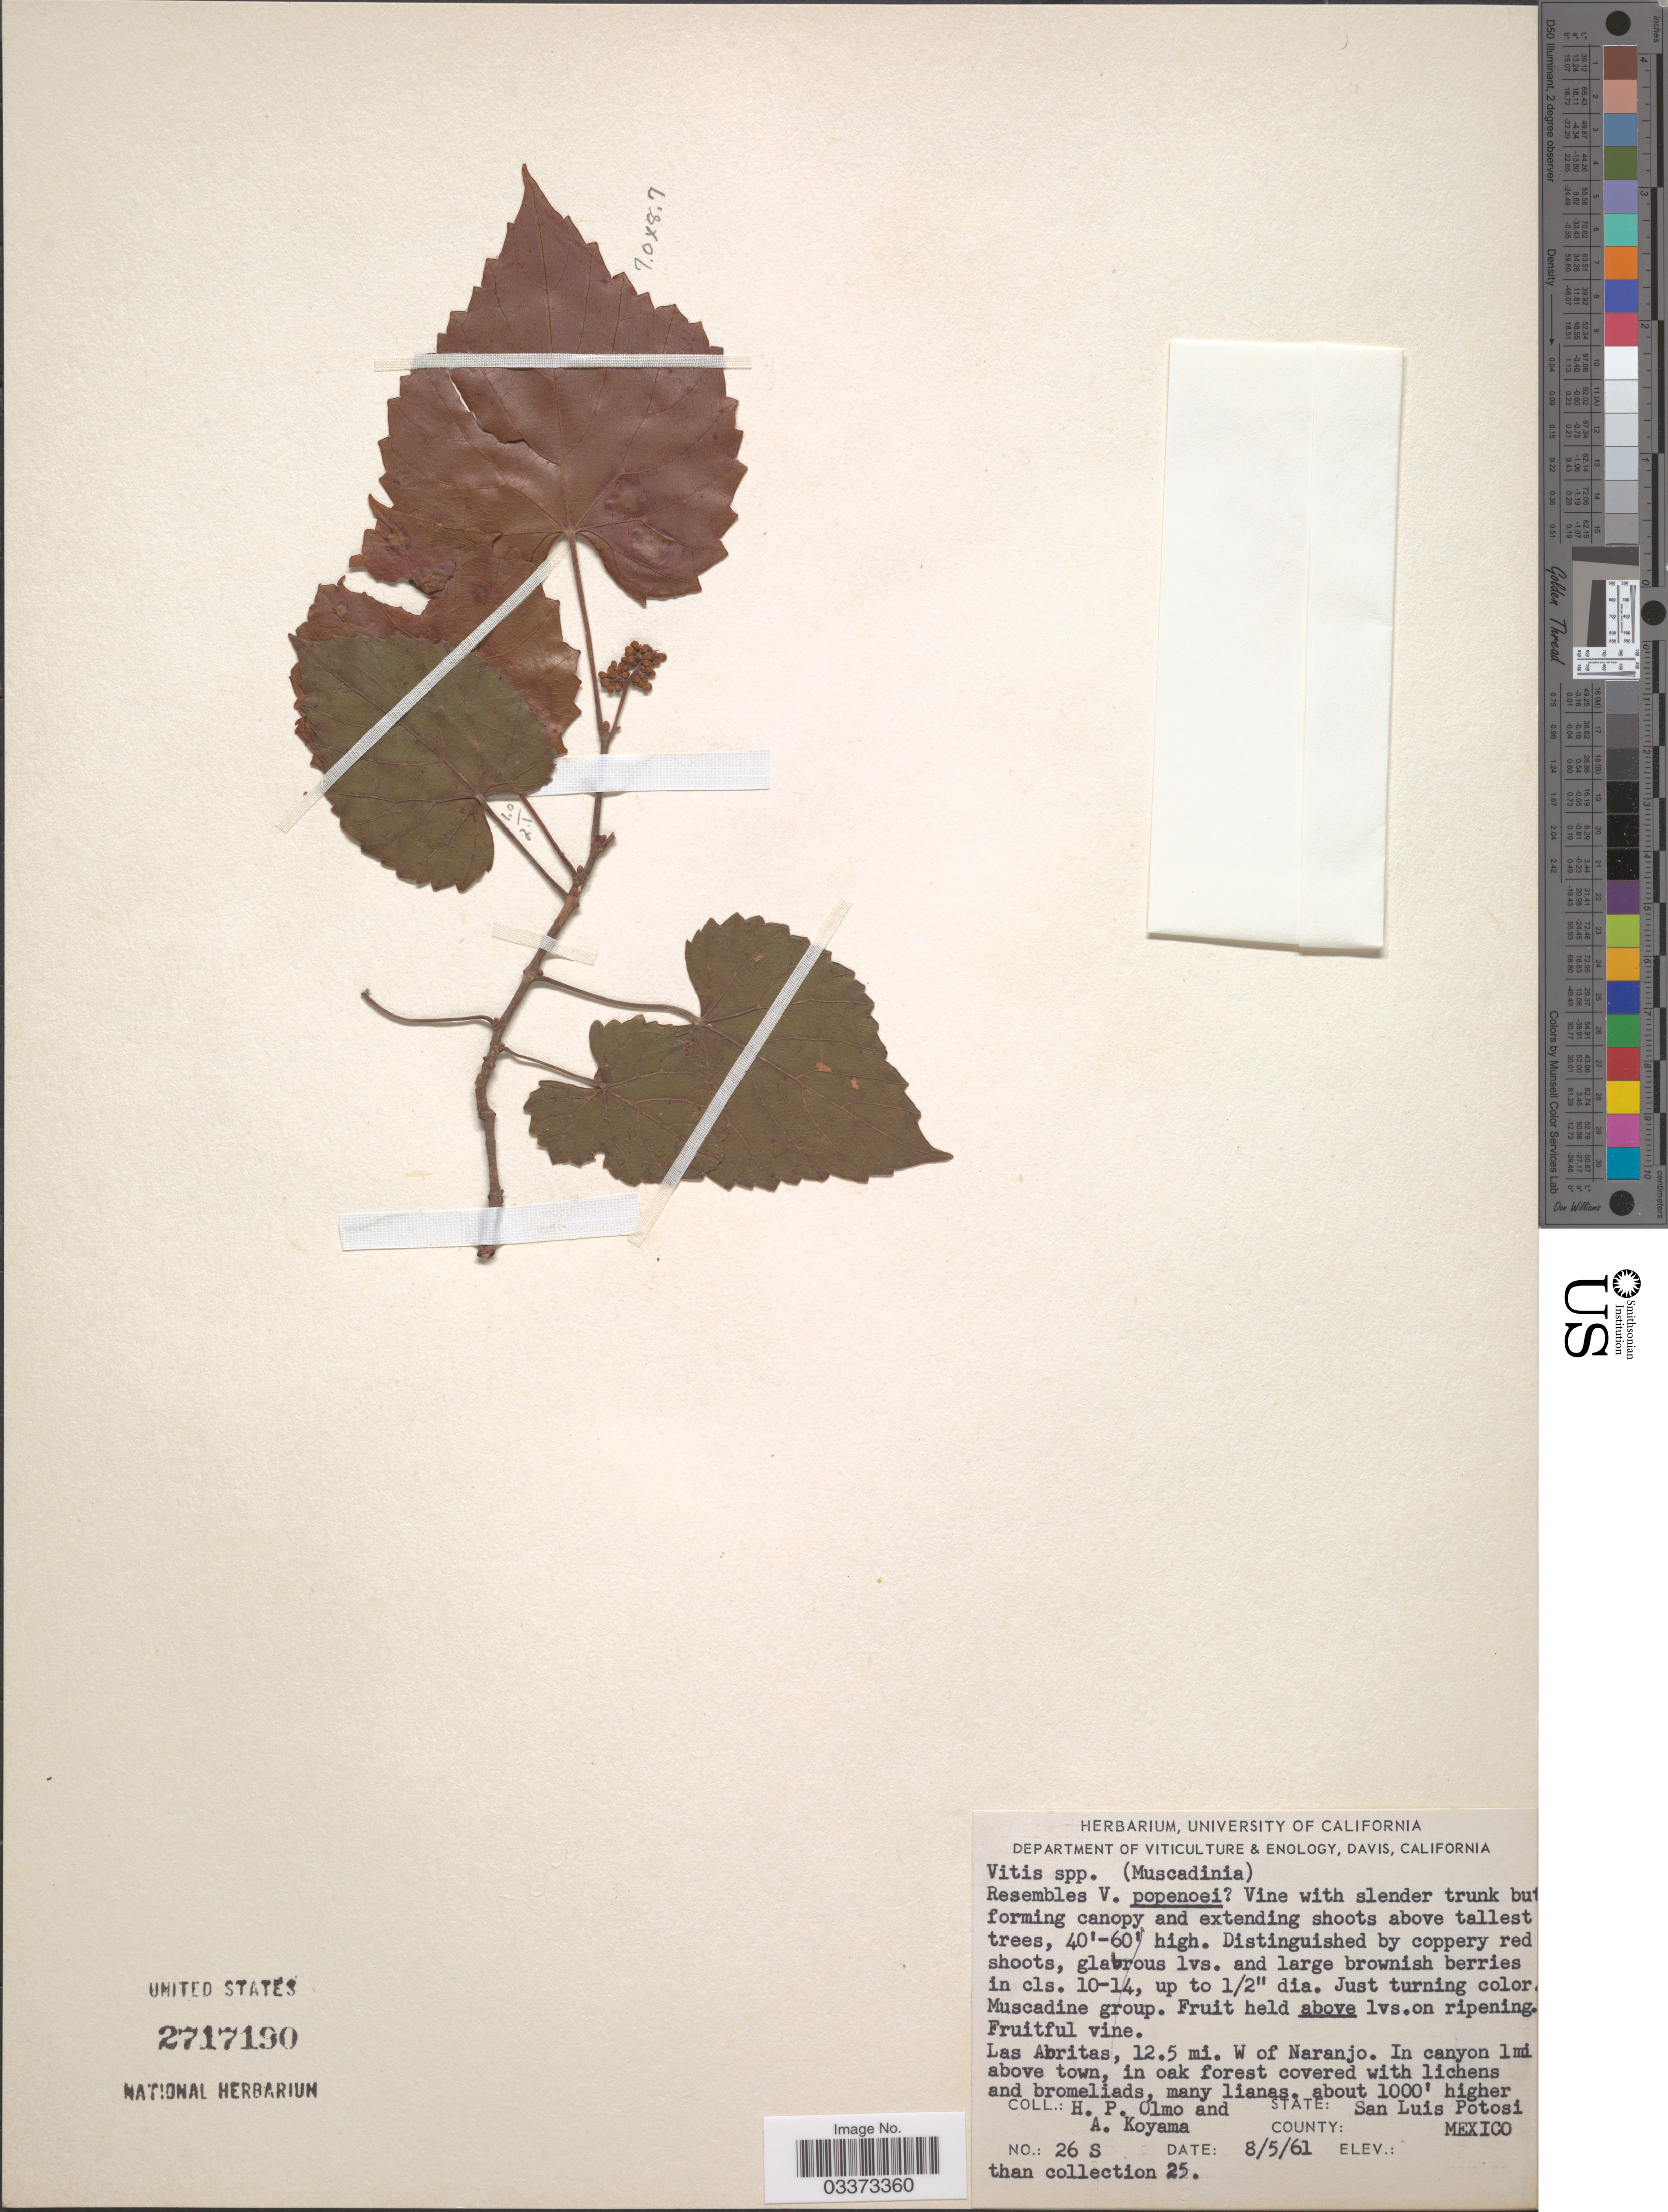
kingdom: Plantae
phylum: Tracheophyta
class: Magnoliopsida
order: Vitales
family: Vitaceae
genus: Vitis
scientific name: Vitis rotundifolia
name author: Michx.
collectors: H. Olmo & A. Koyama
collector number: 26 S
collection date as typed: Transcribed d/m/y: 8/5/61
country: Mexico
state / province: San Luis Potosí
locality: Las Abritas, 12.5 mi. W of Naranjo. In canyon 1 mi above town. County: Mexico.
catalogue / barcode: US 2717190